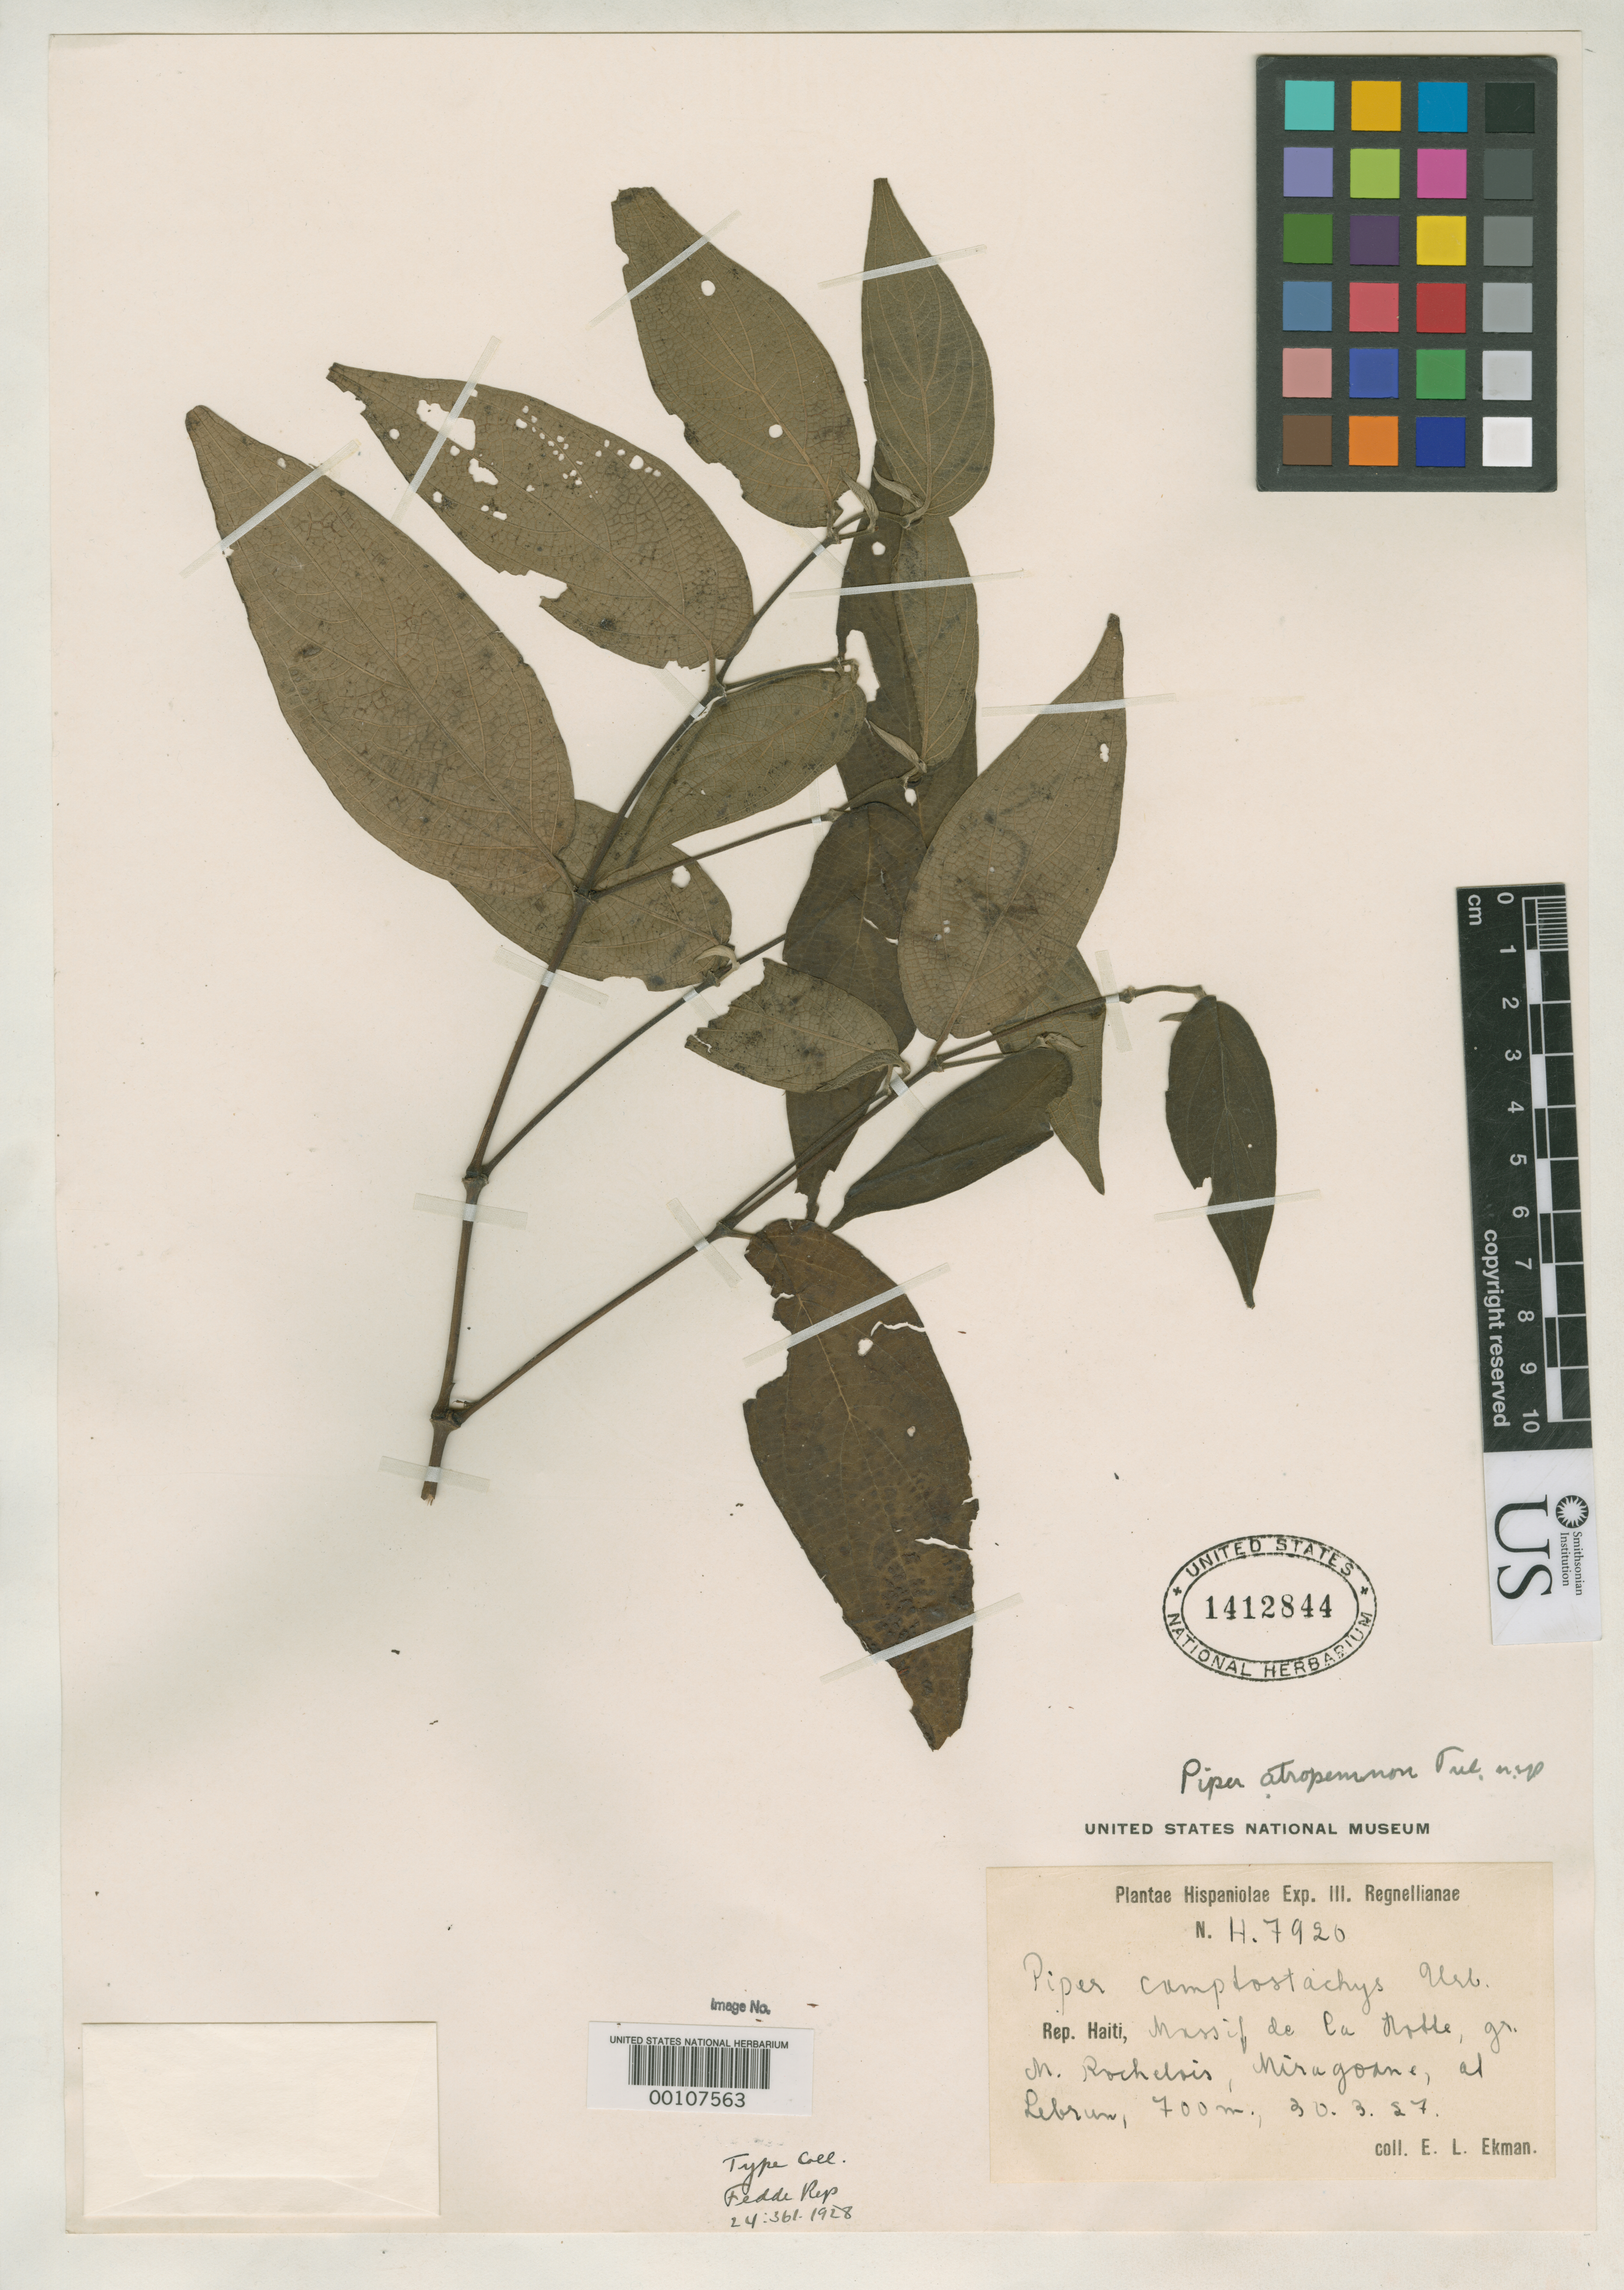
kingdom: Plantae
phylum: Tracheophyta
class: Magnoliopsida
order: Piperales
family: Piperaceae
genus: Piper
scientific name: Piper atropremnon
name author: Trel.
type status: Isotype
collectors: E. L. Ekman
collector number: H 7920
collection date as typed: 30 Mar 1927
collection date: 1927-03-30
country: Haiti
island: Hispaniola Island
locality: Massif de La Hotte, Le Brun to Quatre-Chemins.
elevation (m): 700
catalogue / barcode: US 1412844